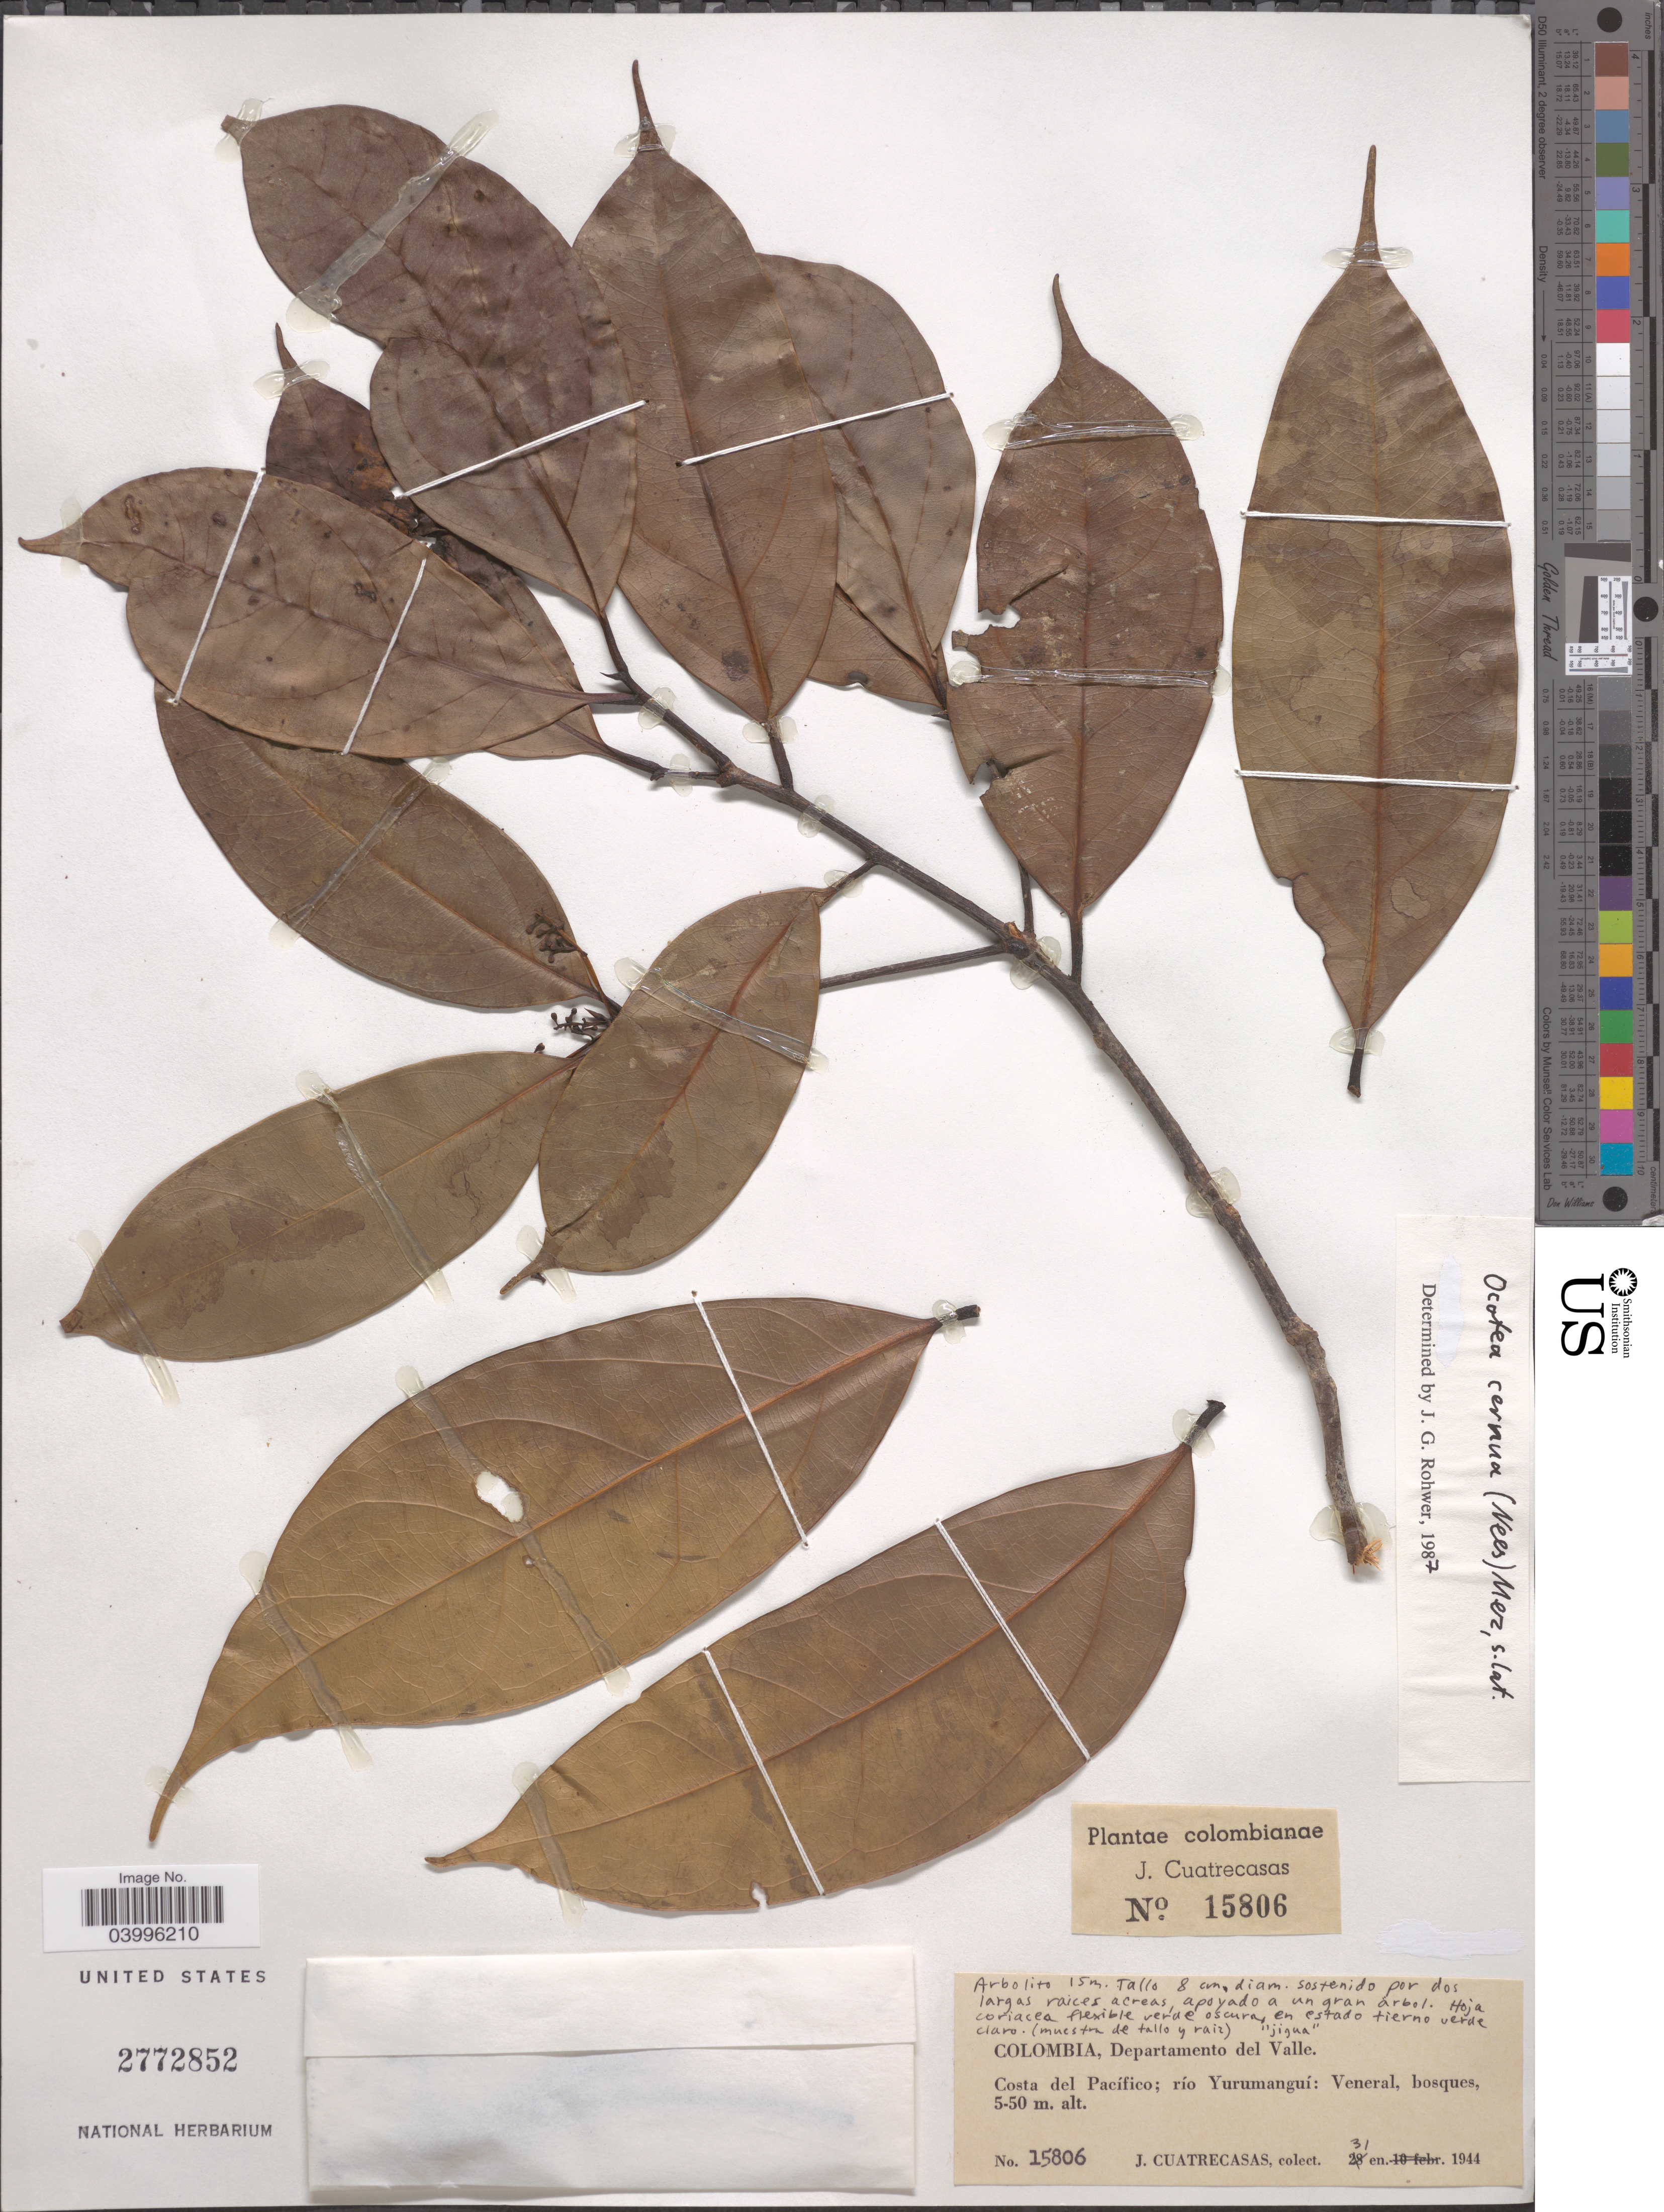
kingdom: Plantae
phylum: Tracheophyta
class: Magnoliopsida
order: Laurales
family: Lauraceae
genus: Ocotea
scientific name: Ocotea cernua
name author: (Nees) Mez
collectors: J. Cuatrecasas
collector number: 15806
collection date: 1944-01-31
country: Colombia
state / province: Valle del Cauca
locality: Departamento del Valle.Costa del Pacífico; río Yurumanguí: Veneral.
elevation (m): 5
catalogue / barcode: US 2772852